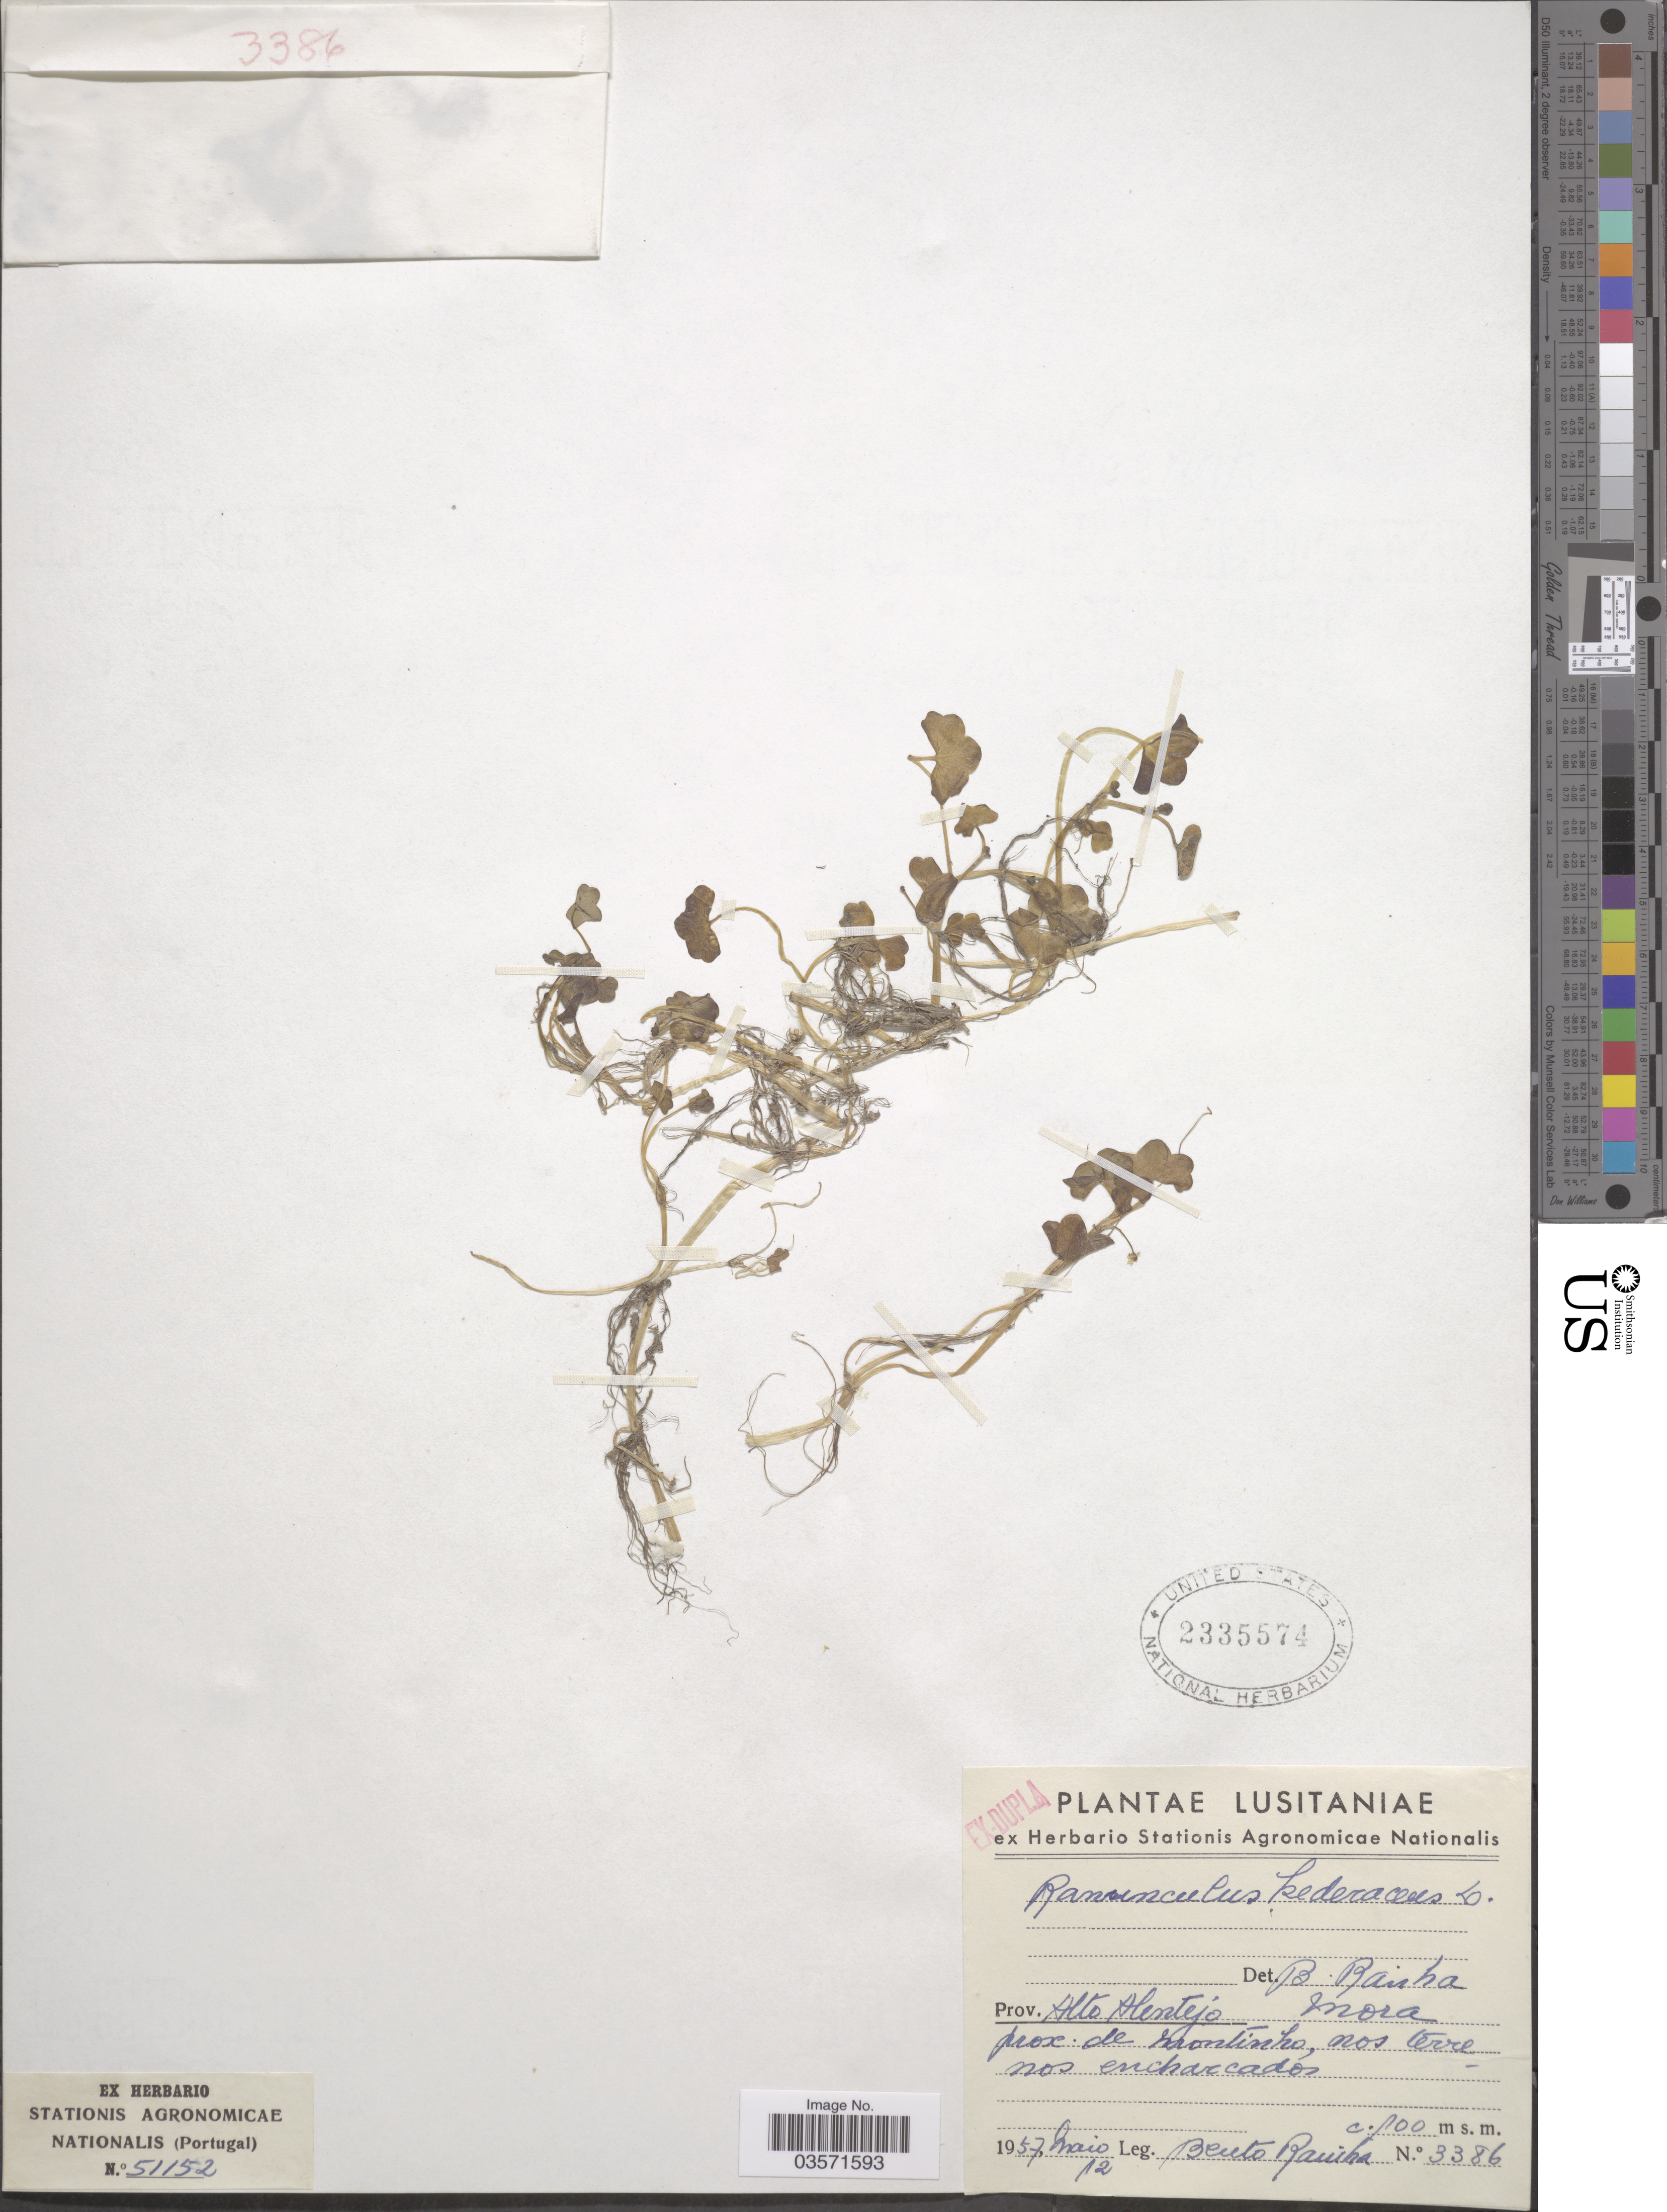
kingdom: Plantae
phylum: Tracheophyta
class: Magnoliopsida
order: Ranunculales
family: Ranunculaceae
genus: Ranunculus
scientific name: Ranunculus hederaceus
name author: L.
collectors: B. Rainha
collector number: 3386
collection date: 1957-05-12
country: Portugal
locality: Lusitaniae. Prov. Alto Alentejo. Mora prox. de Montinho, nos terre nos encharcados.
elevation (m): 100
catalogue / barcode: US 2335574